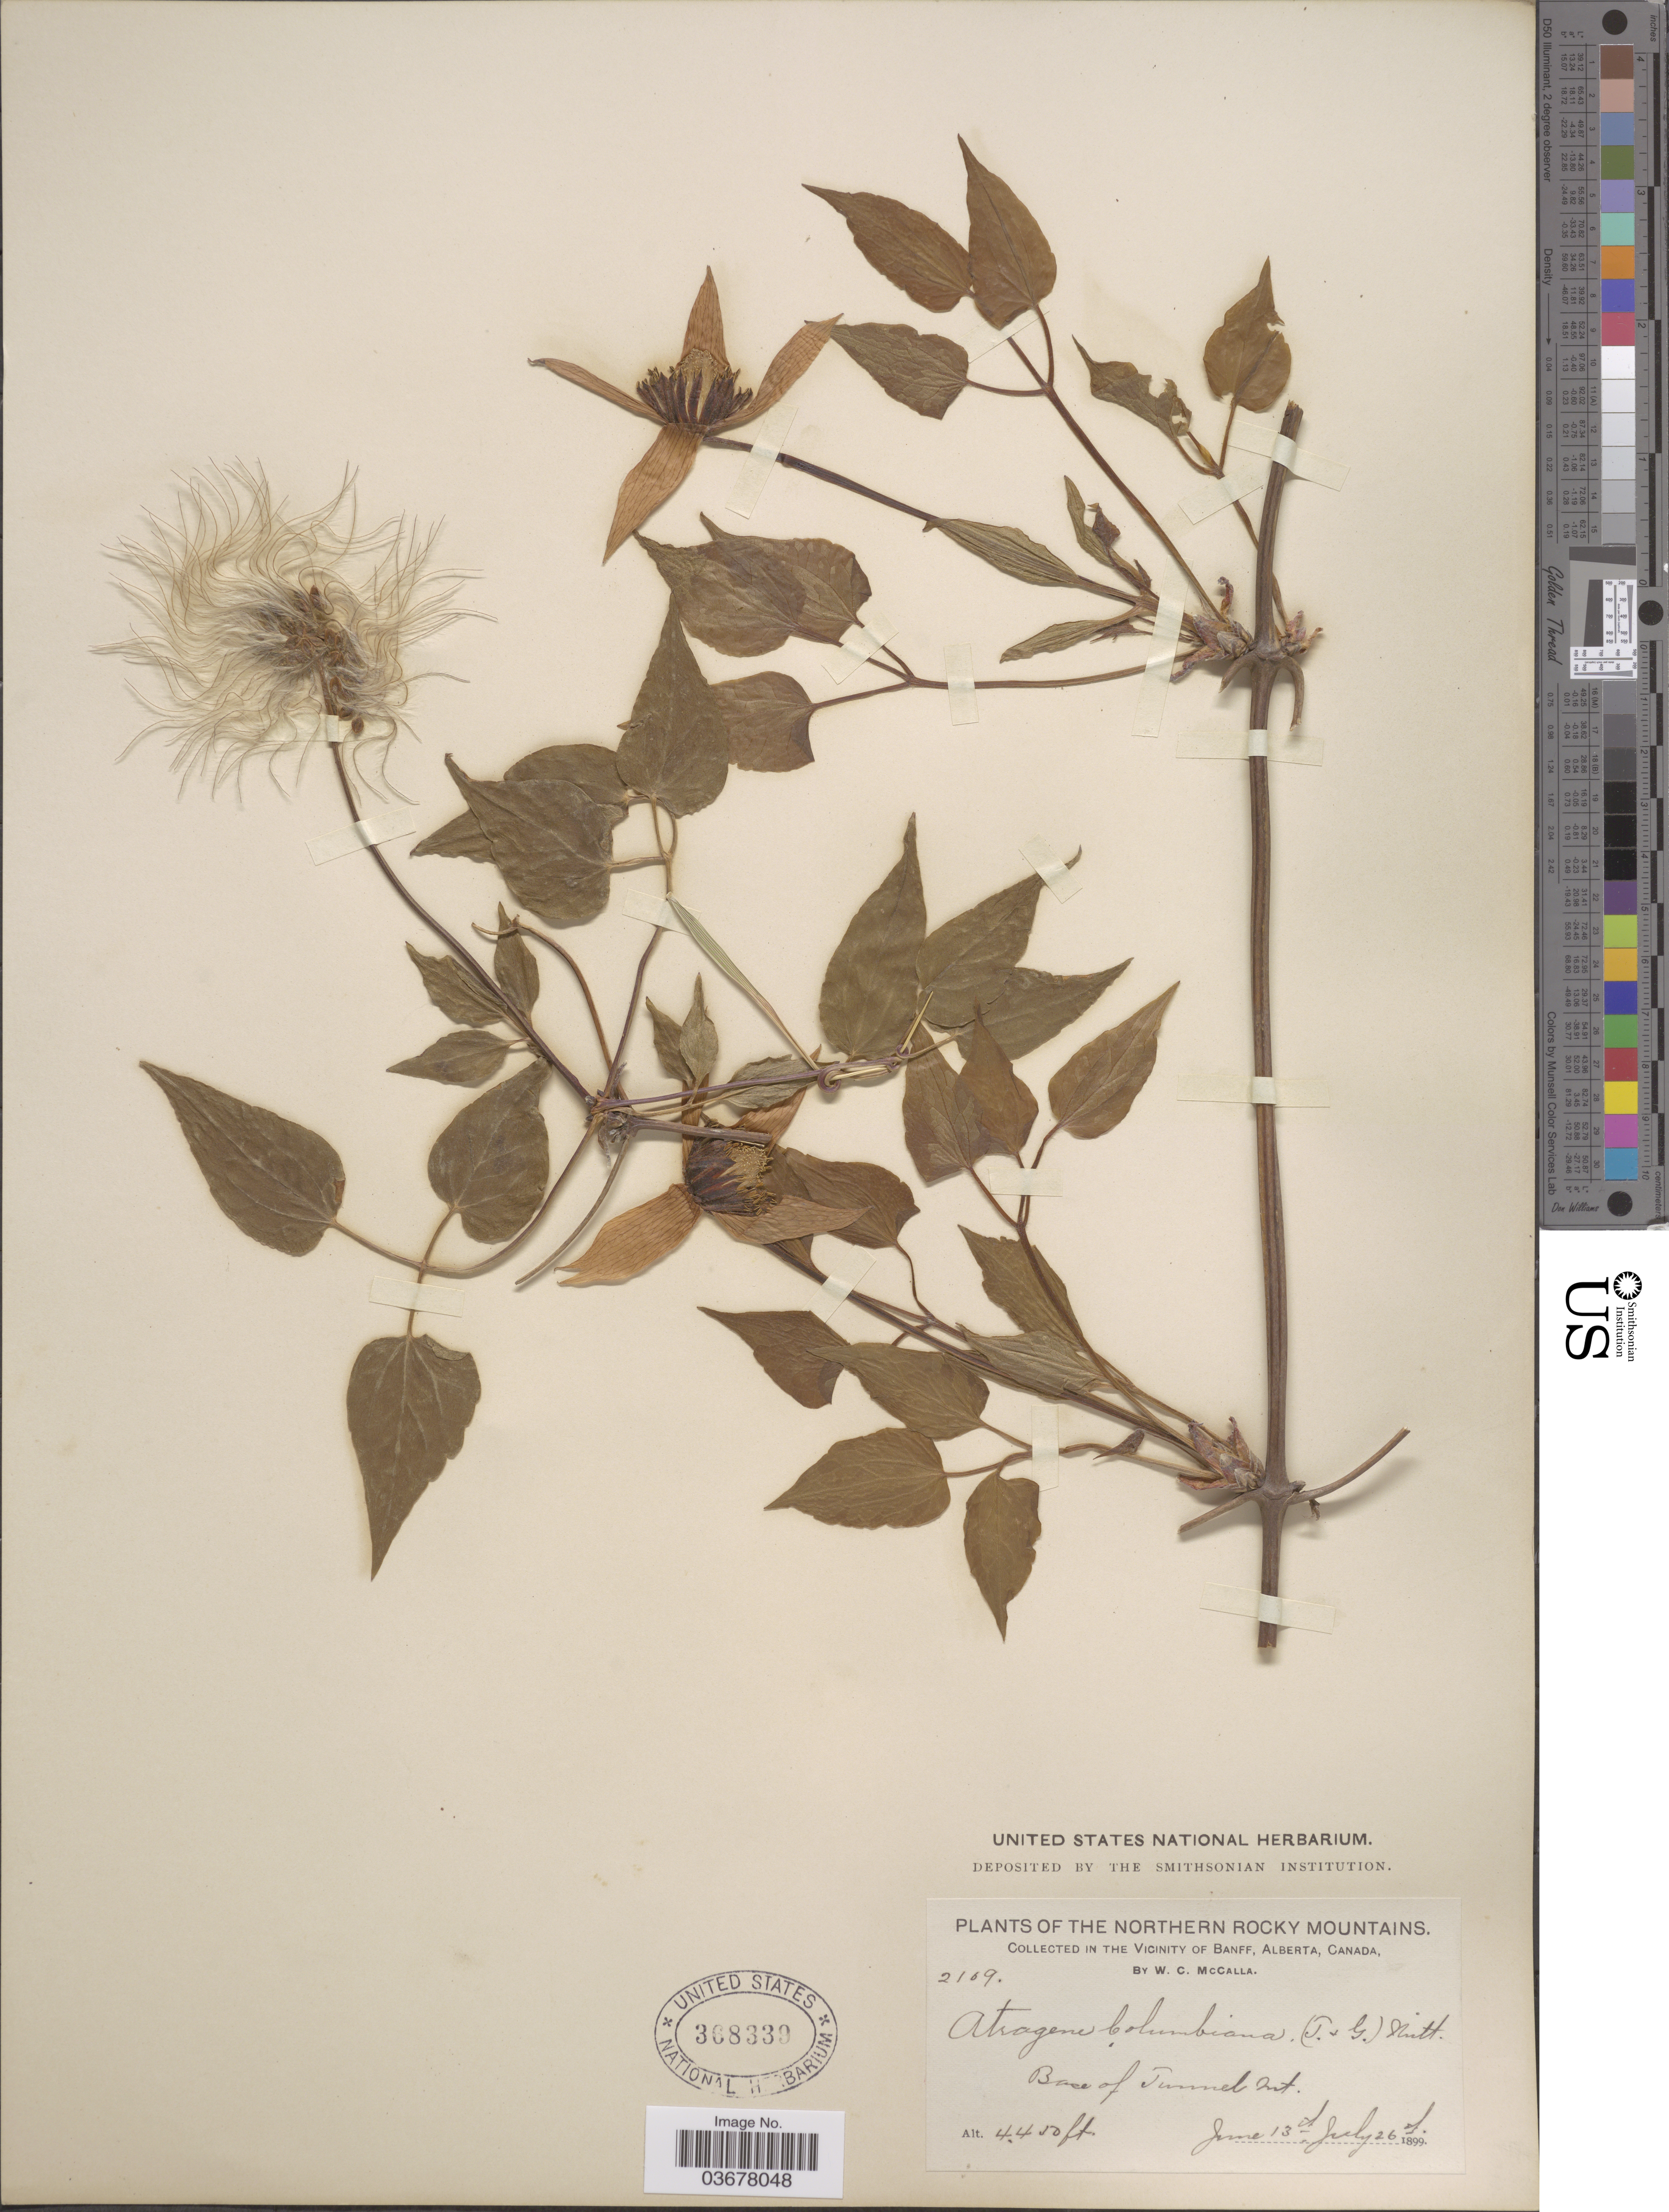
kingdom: Plantae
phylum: Tracheophyta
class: Magnoliopsida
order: Ranunculales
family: Ranunculaceae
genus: Clematis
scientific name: Clematis occidentalis var. grosseserrata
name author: (Rydb.) J.S. Pringle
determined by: Strong, M. T., (US), Smithsonian Institution - National Museum of Natural History (UNITED STATES)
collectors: W. McCalla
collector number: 2169*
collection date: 1899-06-13/1899-07-26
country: Canada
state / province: Alberta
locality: The Northern Rocky Mountains. In the Vicinity of Banff. Base of Tunnel Mt.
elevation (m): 1356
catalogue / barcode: US 368339